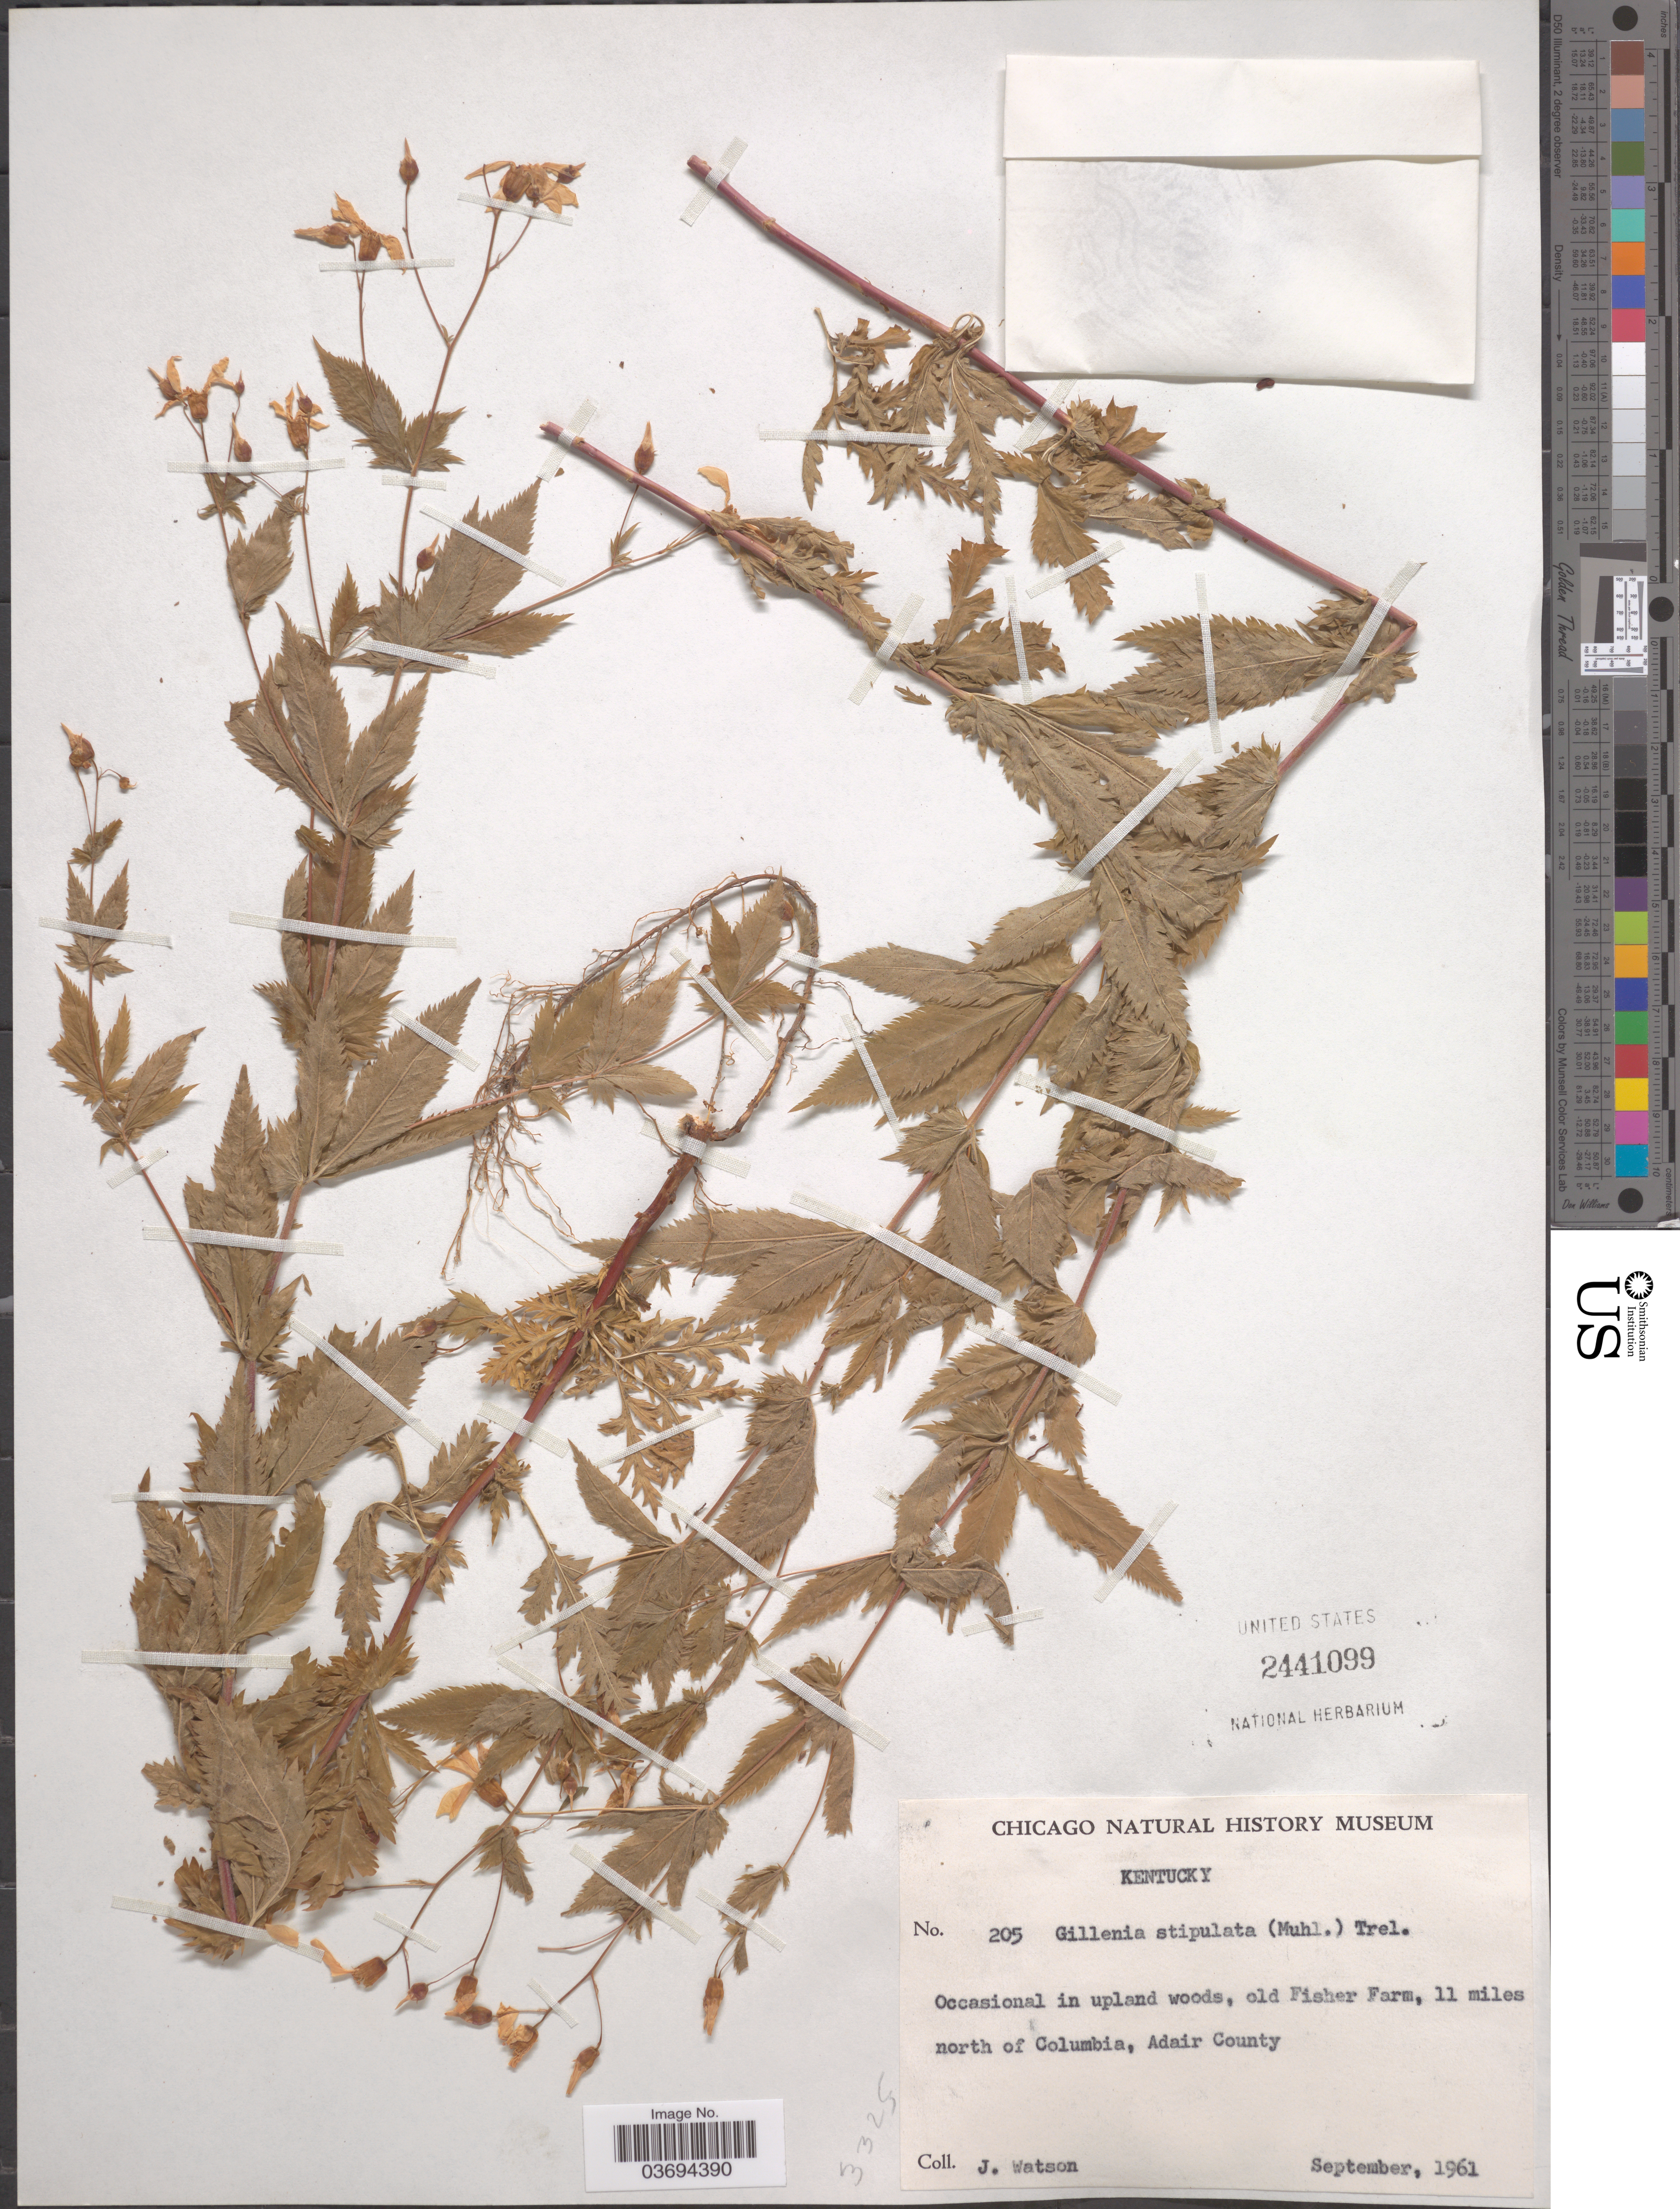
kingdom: Plantae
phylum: Tracheophyta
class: Magnoliopsida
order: Rosales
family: Rosaceae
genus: Gillenia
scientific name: Gillenia stipulata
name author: (Muhl. ex Willd.) Nutt.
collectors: J. Watson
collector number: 205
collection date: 1961-09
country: United States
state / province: Kentucky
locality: Old Fisher Farm, 11 miles north of Columbia, Adair County.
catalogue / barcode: US 2441099